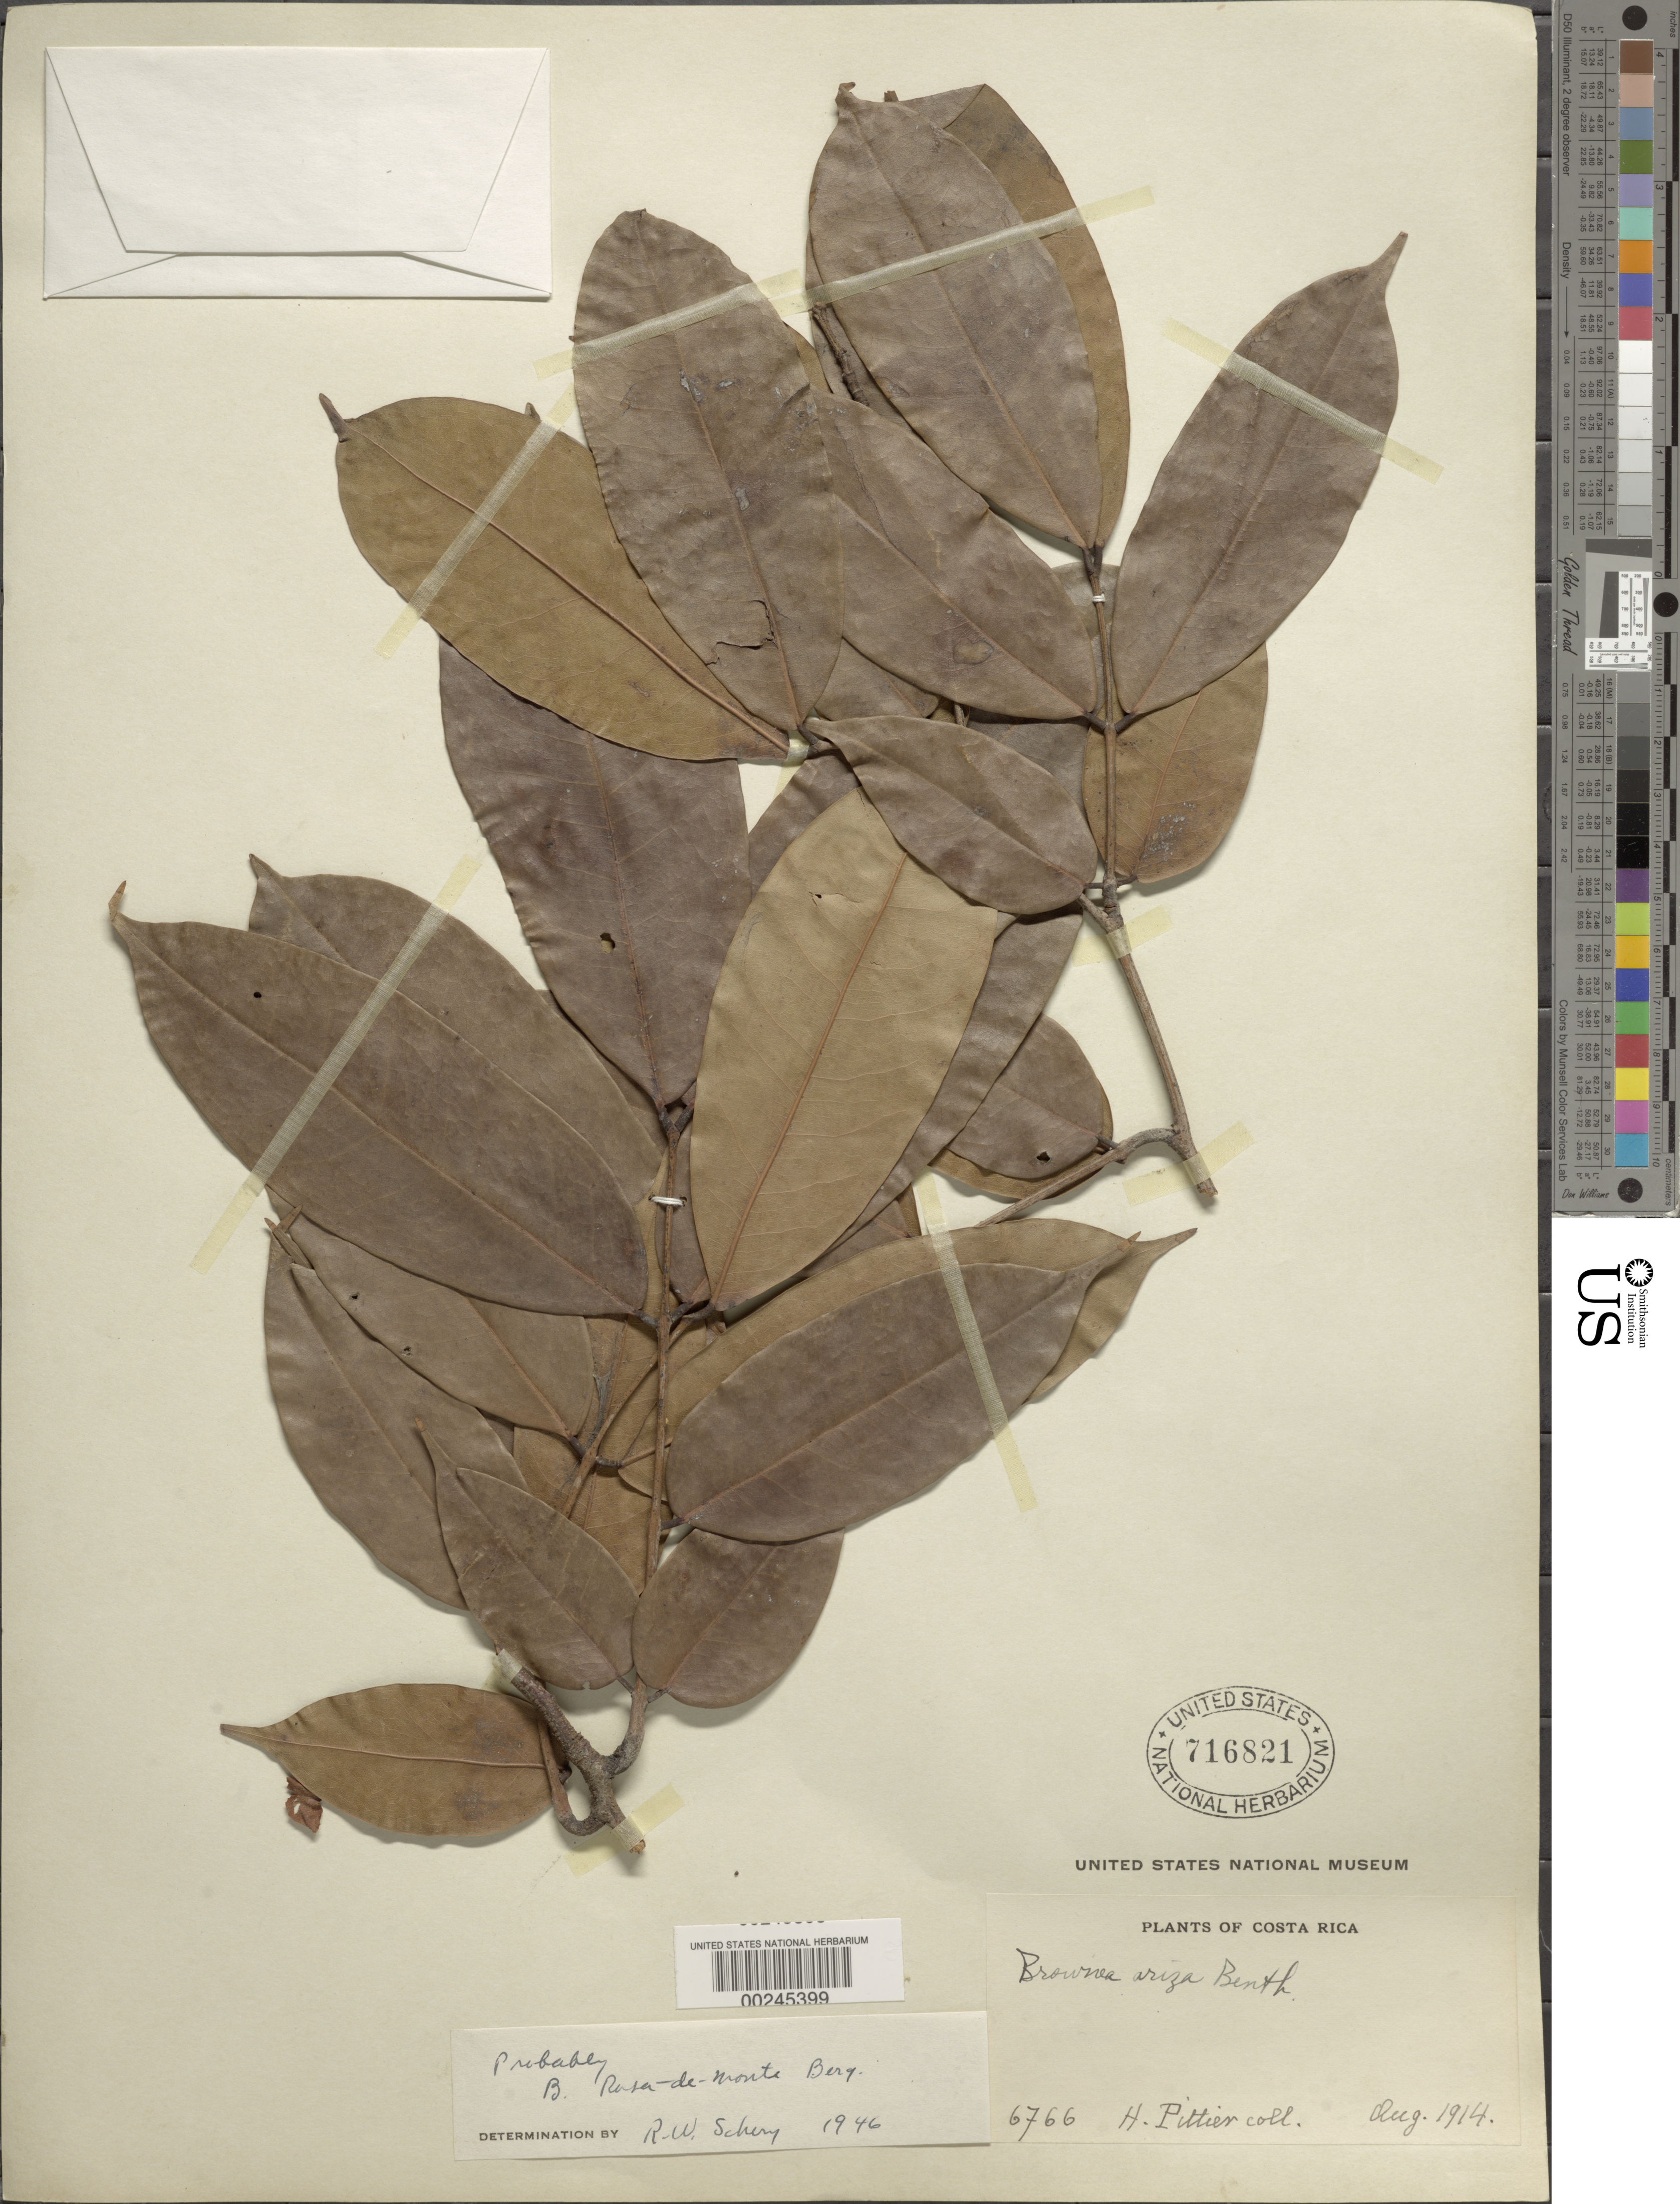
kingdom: Plantae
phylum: Tracheophyta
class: Magnoliopsida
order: Fabales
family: Fabaceae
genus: Brownea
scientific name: Brownea rosa-de-monte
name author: P.J. Bergius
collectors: H. F. Pittier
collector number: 6766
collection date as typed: Aug 1914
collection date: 1914-08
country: Costa Rica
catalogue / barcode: US 716821